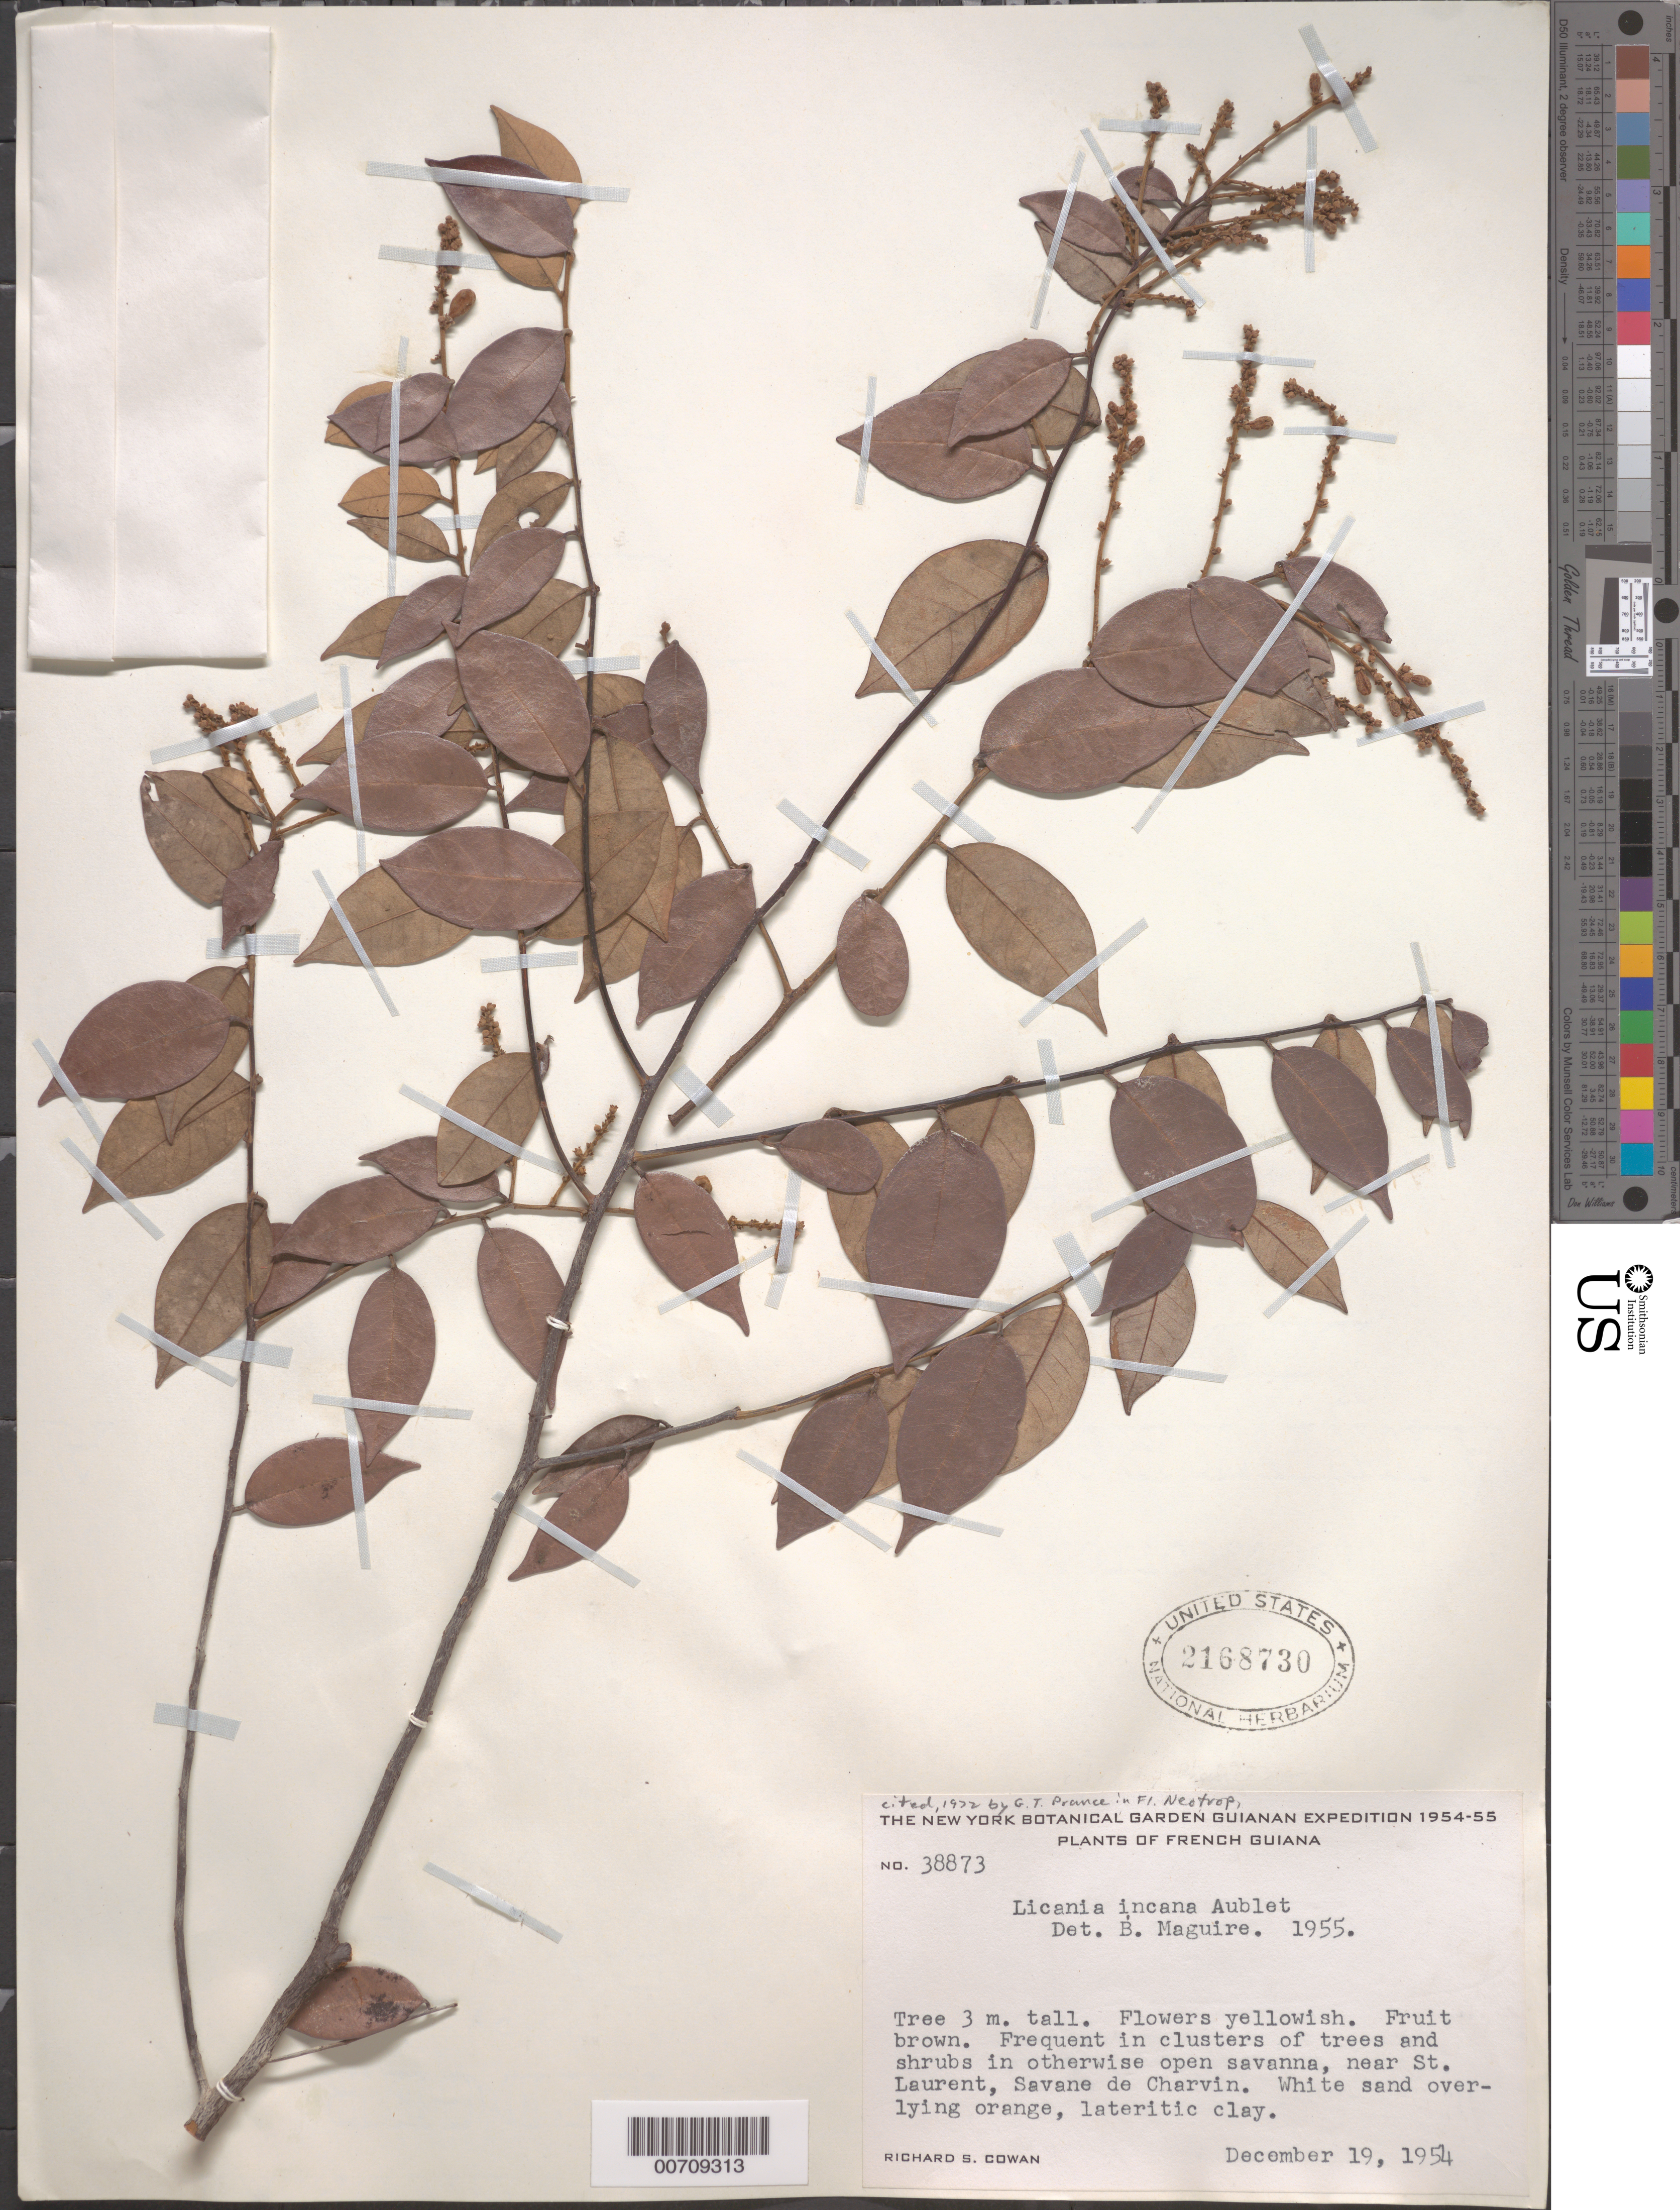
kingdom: Plantae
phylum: Tracheophyta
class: Magnoliopsida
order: Malpighiales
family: Chrysobalanaceae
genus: Licania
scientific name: Licania incana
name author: Aubl.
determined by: Maguire, Bassett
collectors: R. S. Cowan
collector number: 38873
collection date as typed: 19-Dec-54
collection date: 1954-12-19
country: French Guiana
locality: Savane de Charvin, near St. Laurent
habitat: White sand overlying orange, lateritic clay; clusters of trees and shrubs in otherwise open savanna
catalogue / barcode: US 2168730